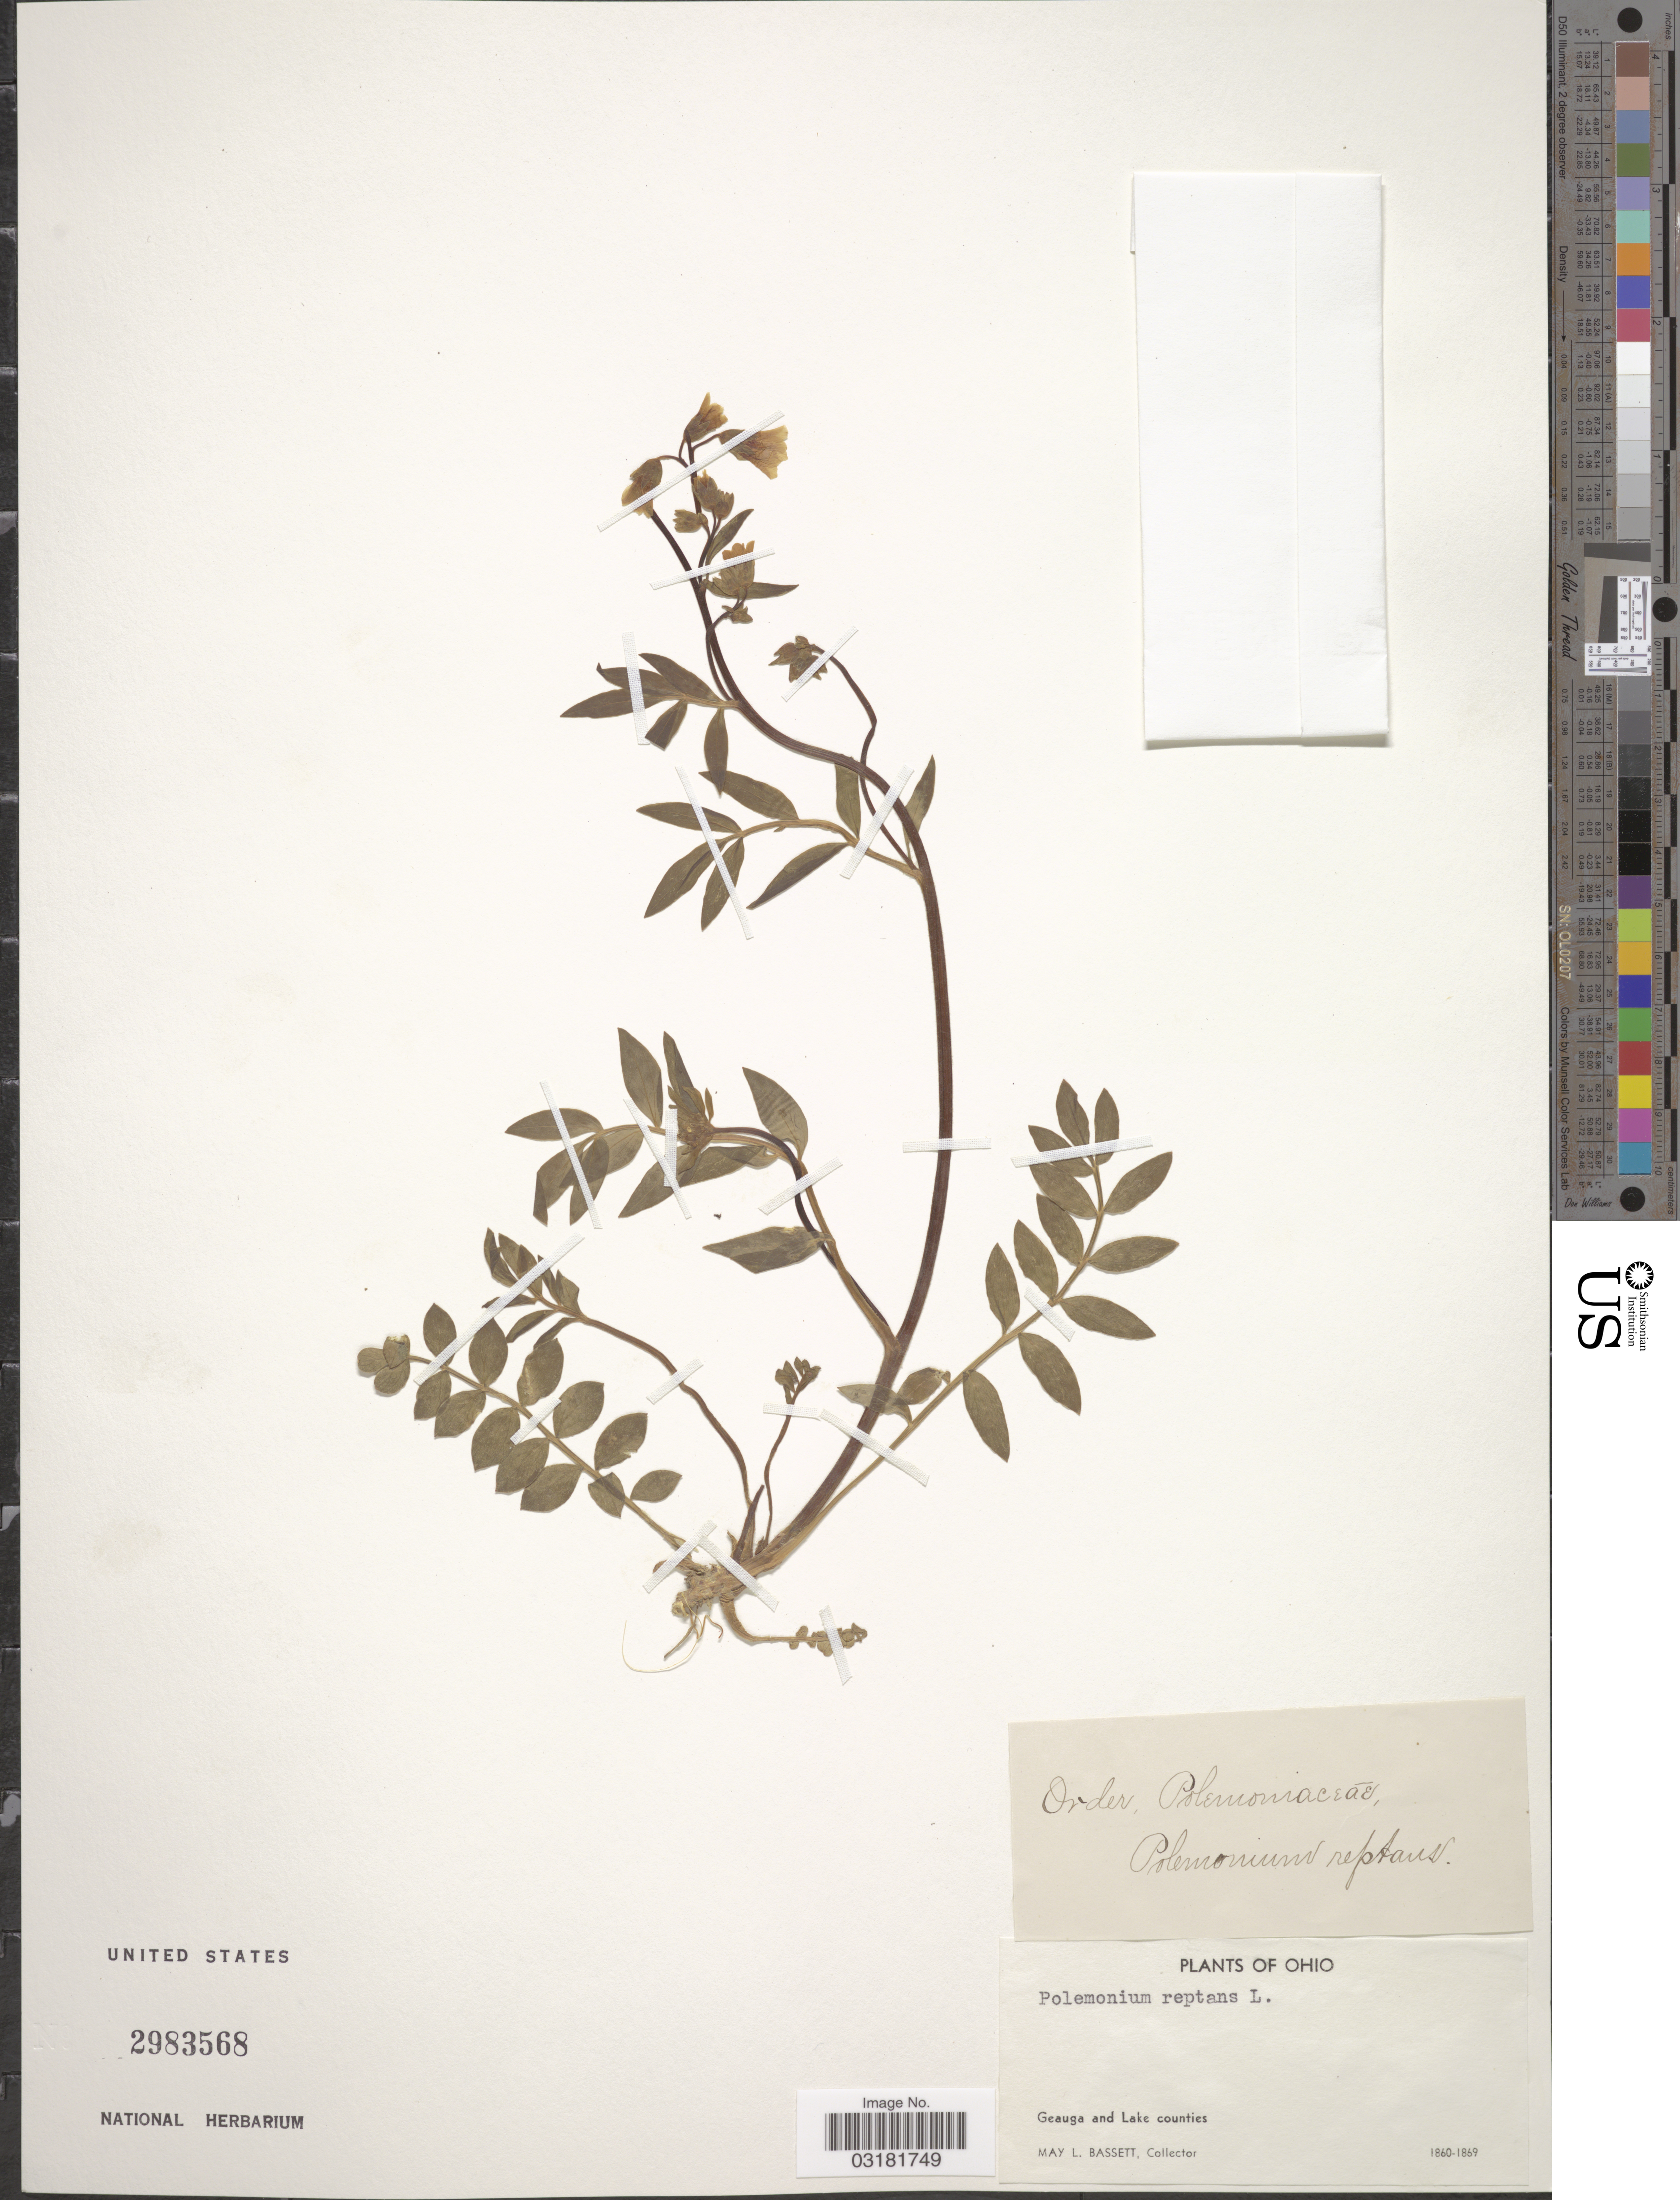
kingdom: Plantae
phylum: Tracheophyta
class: Magnoliopsida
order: Ericales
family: Polemoniaceae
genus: Polemonium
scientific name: Polemonium reptans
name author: L.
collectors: M. L. Bassett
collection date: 1860/1869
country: United States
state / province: Ohio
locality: Geauga and Lake counties.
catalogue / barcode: US 2983568